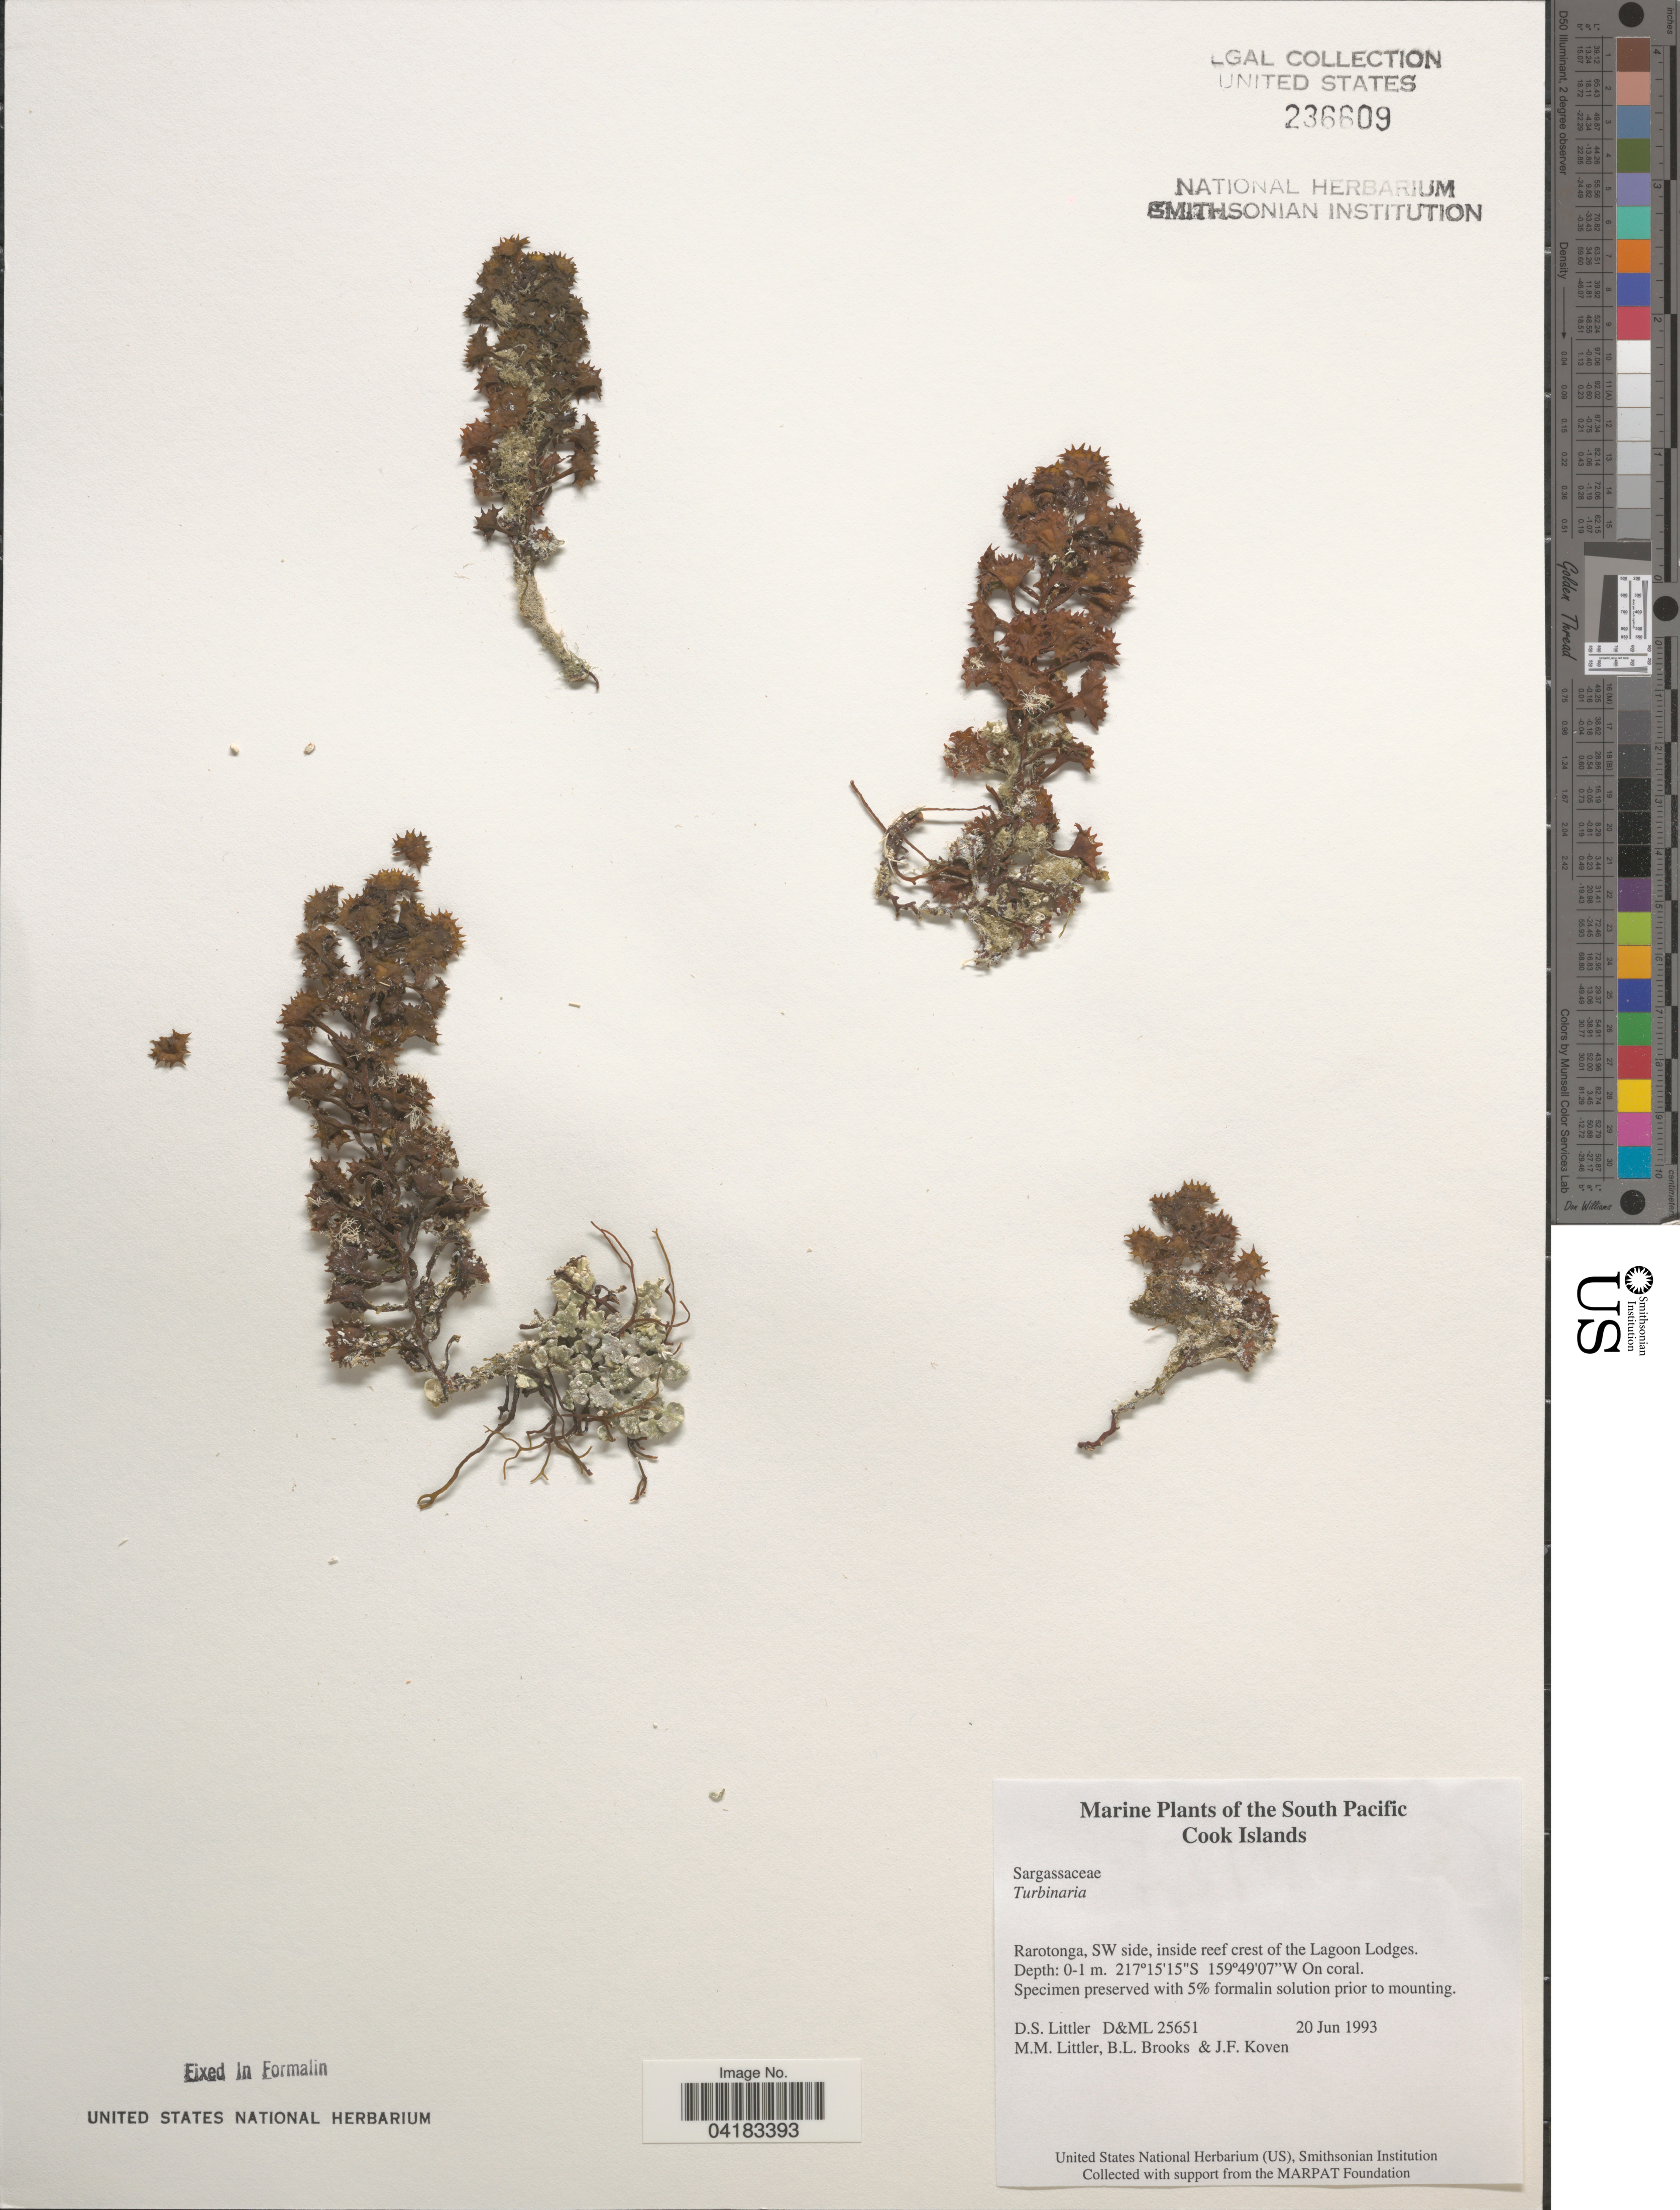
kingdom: Chromista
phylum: Ochrophyta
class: Phaeophyceae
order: Fucales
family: Sargassaceae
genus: Turbinaria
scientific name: Turbinaria sp.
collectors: D. S. Littler, B. Brooks & J. Koven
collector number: D&ML25651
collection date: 1993-06-20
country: Cook Islands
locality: South Pacific. Rarotonga, SW side, inside reef crest of the Lagoon Lodges.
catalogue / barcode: US 236609